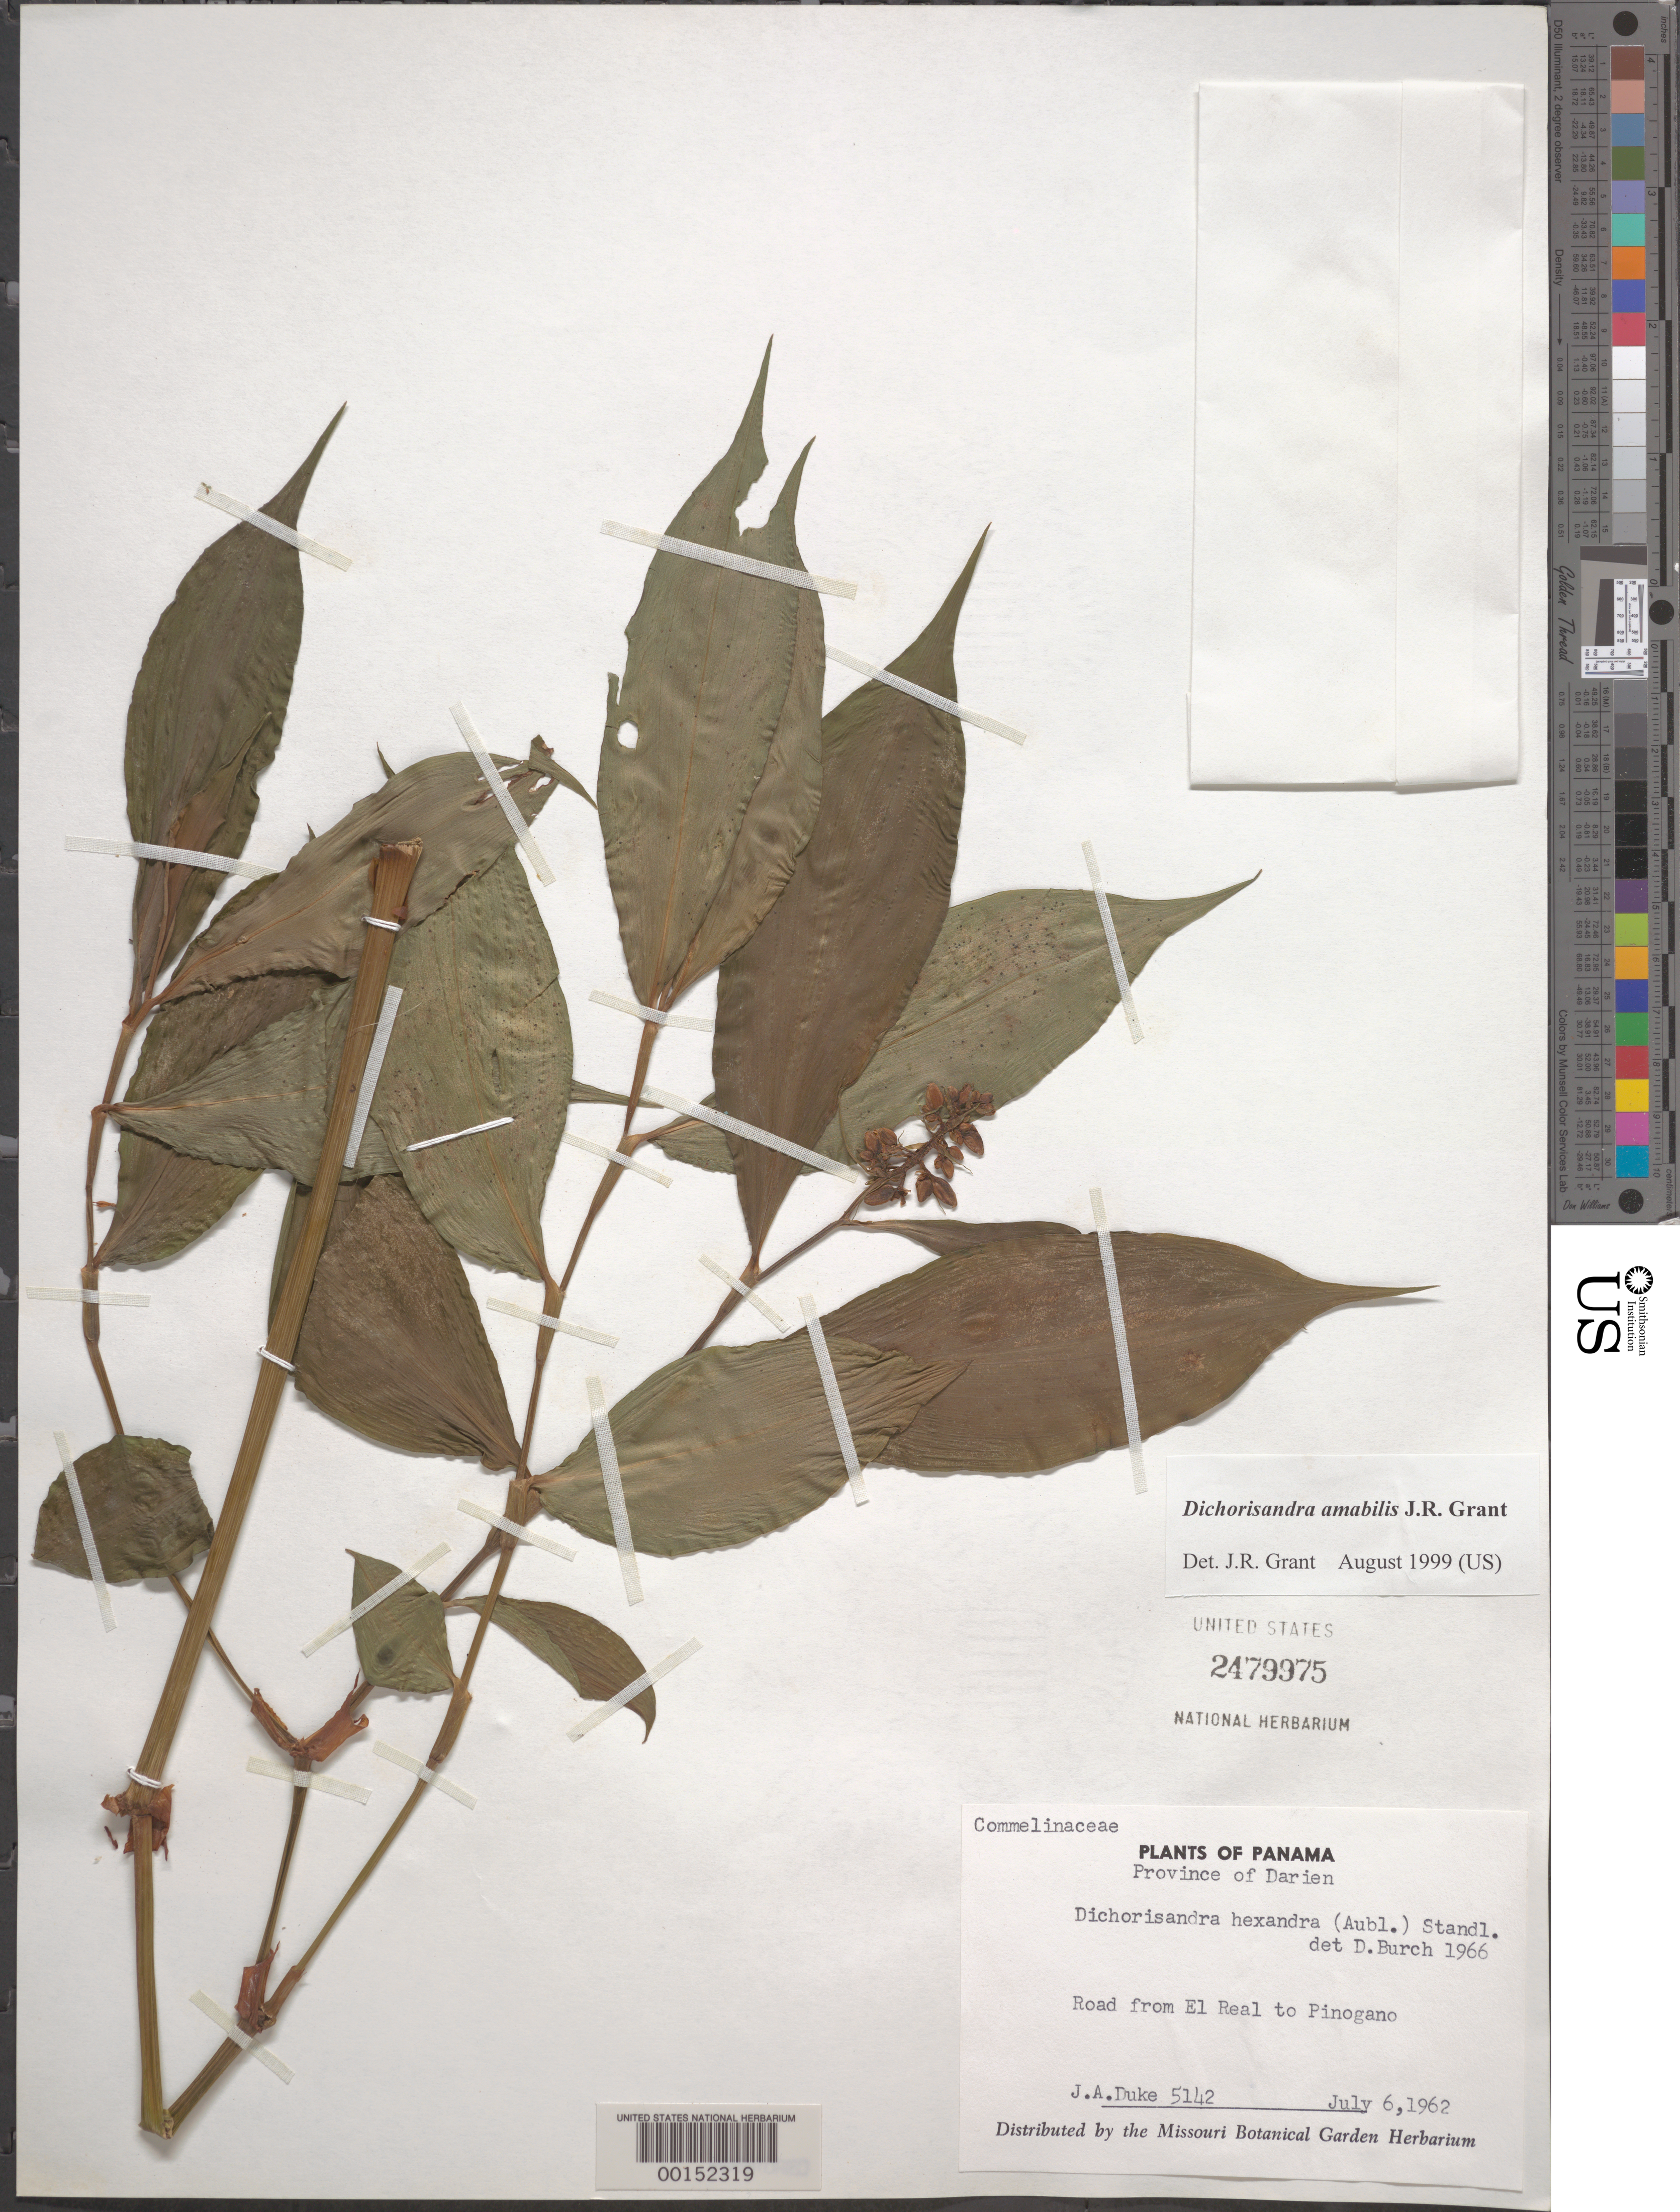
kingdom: Plantae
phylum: Tracheophyta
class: Liliopsida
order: Commelinales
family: Commelinaceae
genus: Dichorisandra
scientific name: Dichorisandra hexandra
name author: (Aubl.) Standl.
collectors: J. A. Duke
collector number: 5142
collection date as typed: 06 Jul 1962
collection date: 1962-07-06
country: Panama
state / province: Darién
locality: Road from el Real to Pinogana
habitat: Roadside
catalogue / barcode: US 2479975